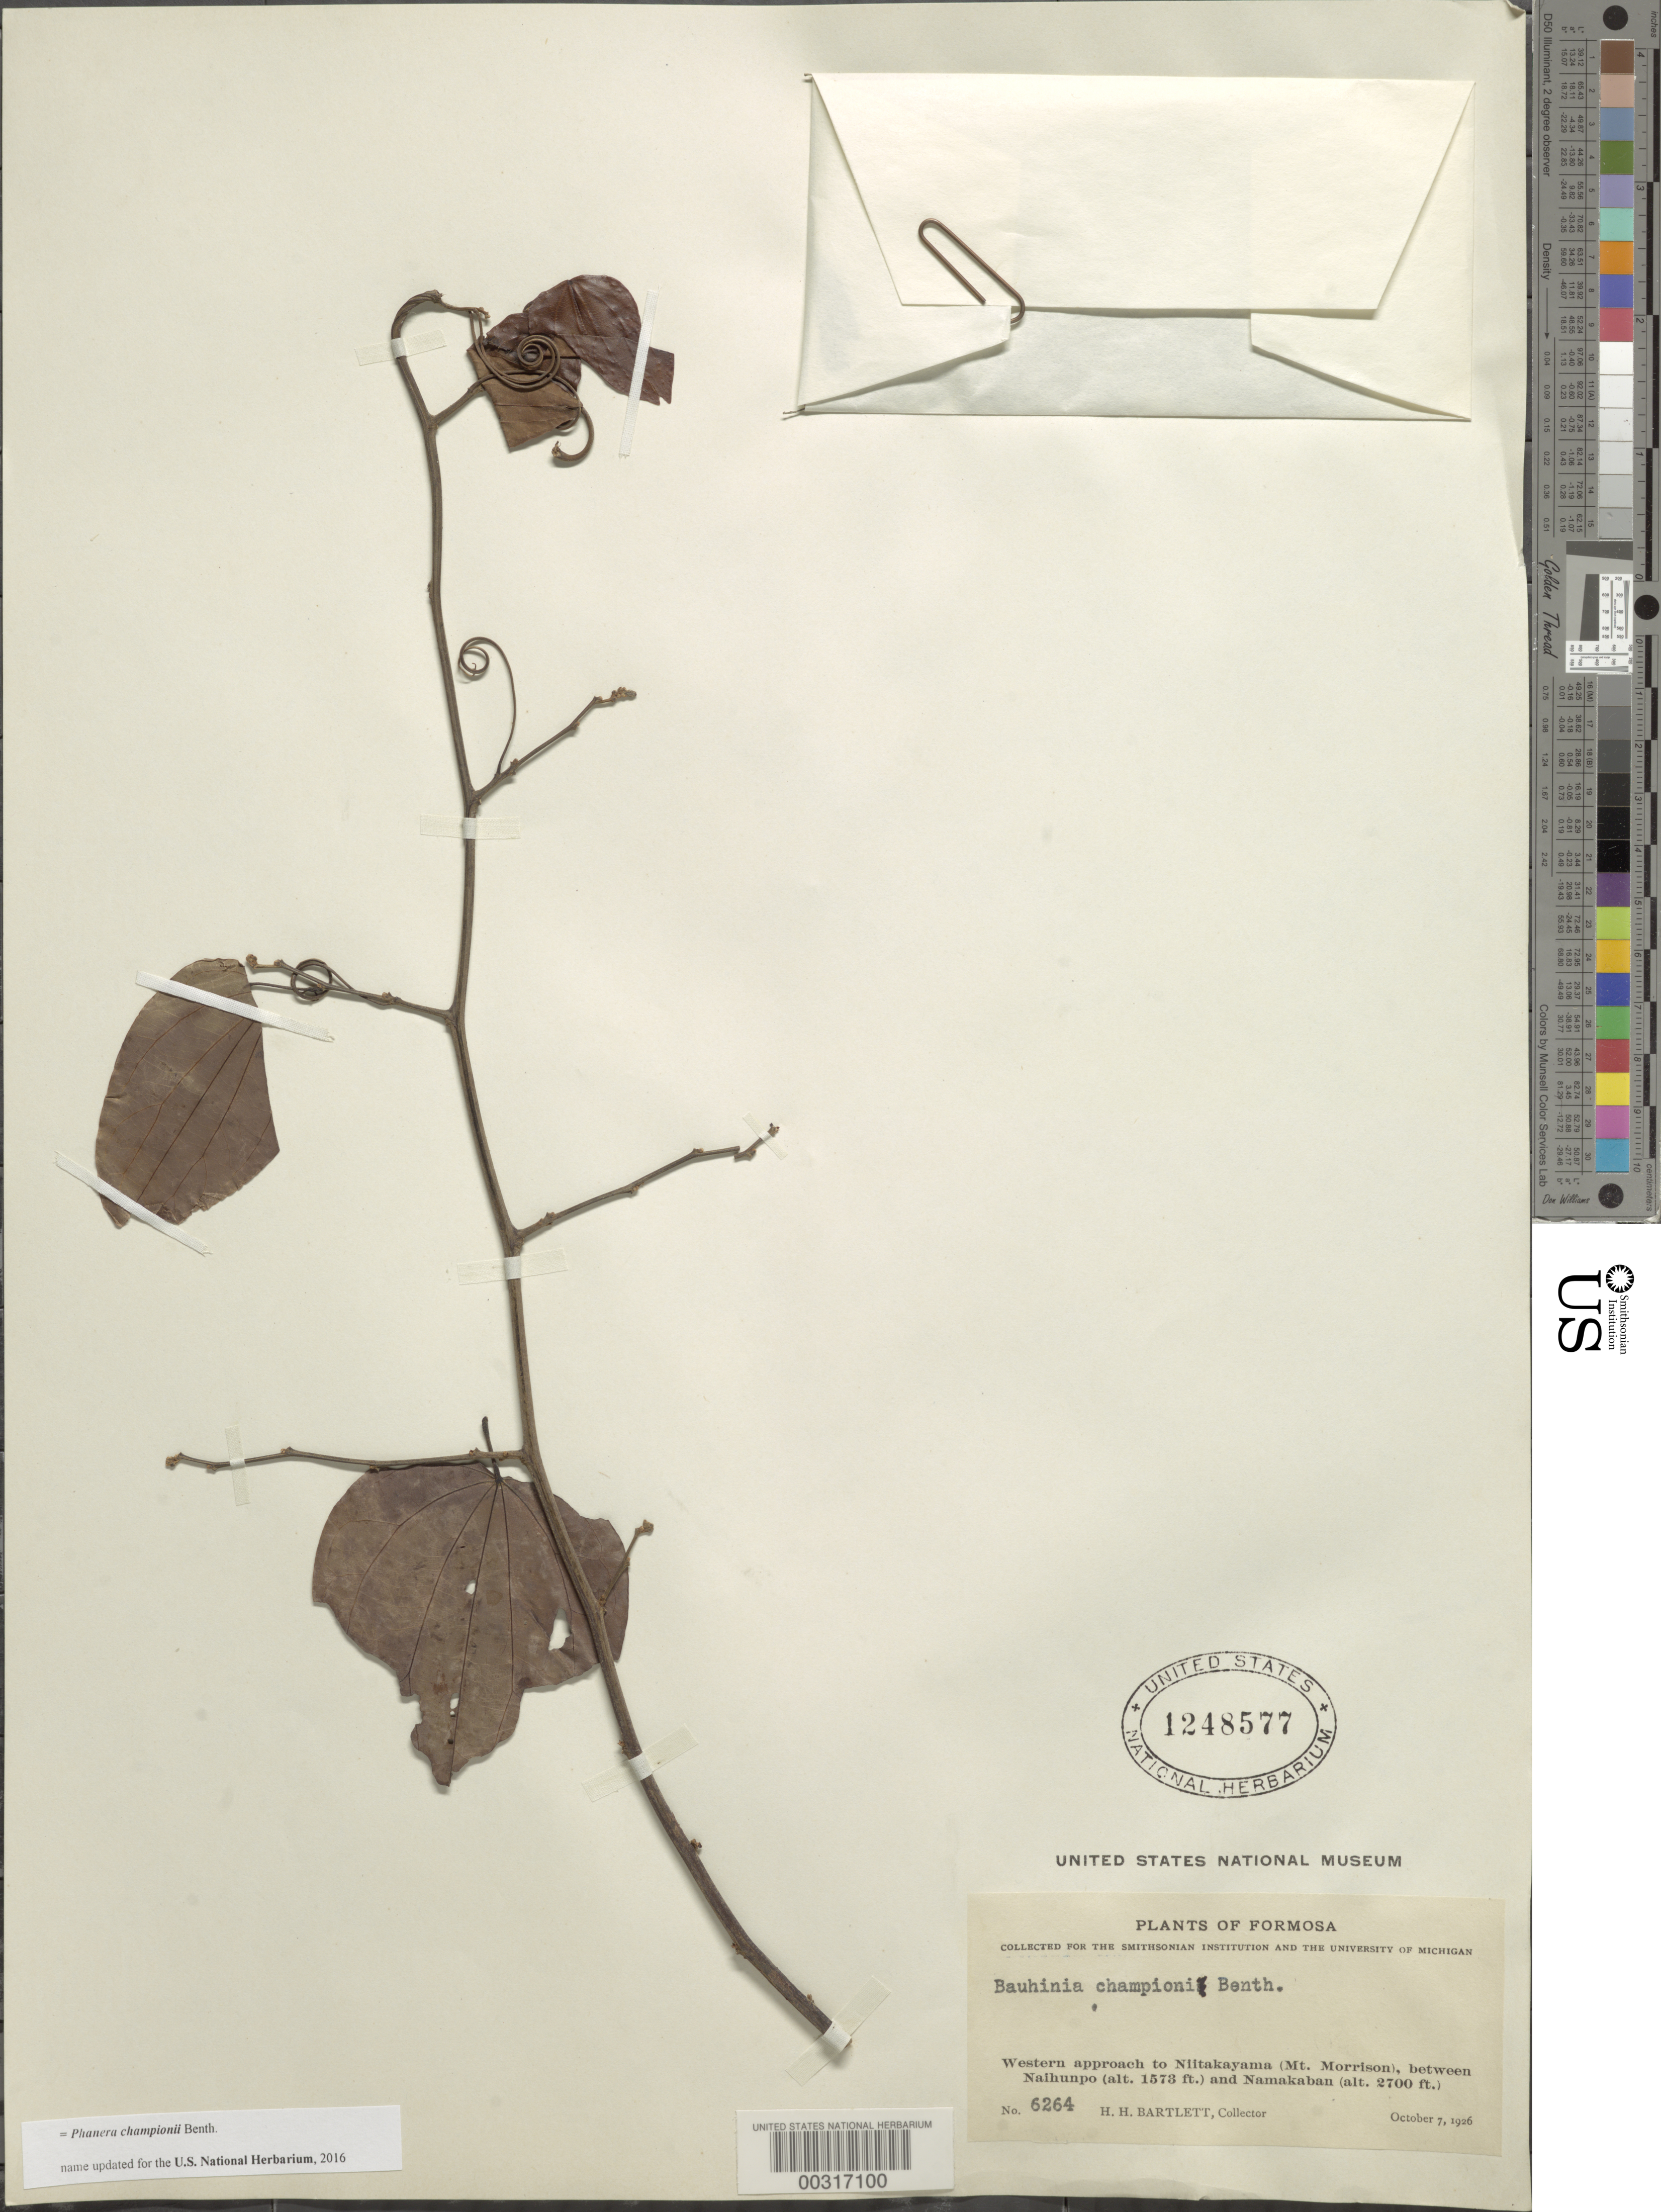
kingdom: Plantae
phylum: Tracheophyta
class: Magnoliopsida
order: Fabales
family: Fabaceae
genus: Phanera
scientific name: Phanera championii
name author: Benth.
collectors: H. H. Bartlett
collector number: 6264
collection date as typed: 07 Oct 1926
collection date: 1926-10-07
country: Taiwan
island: Taiwan [Formosa]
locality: Western approach to niitakayama (mt. morrison), between naihunpo and namakaban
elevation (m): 479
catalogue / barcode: US 1248577